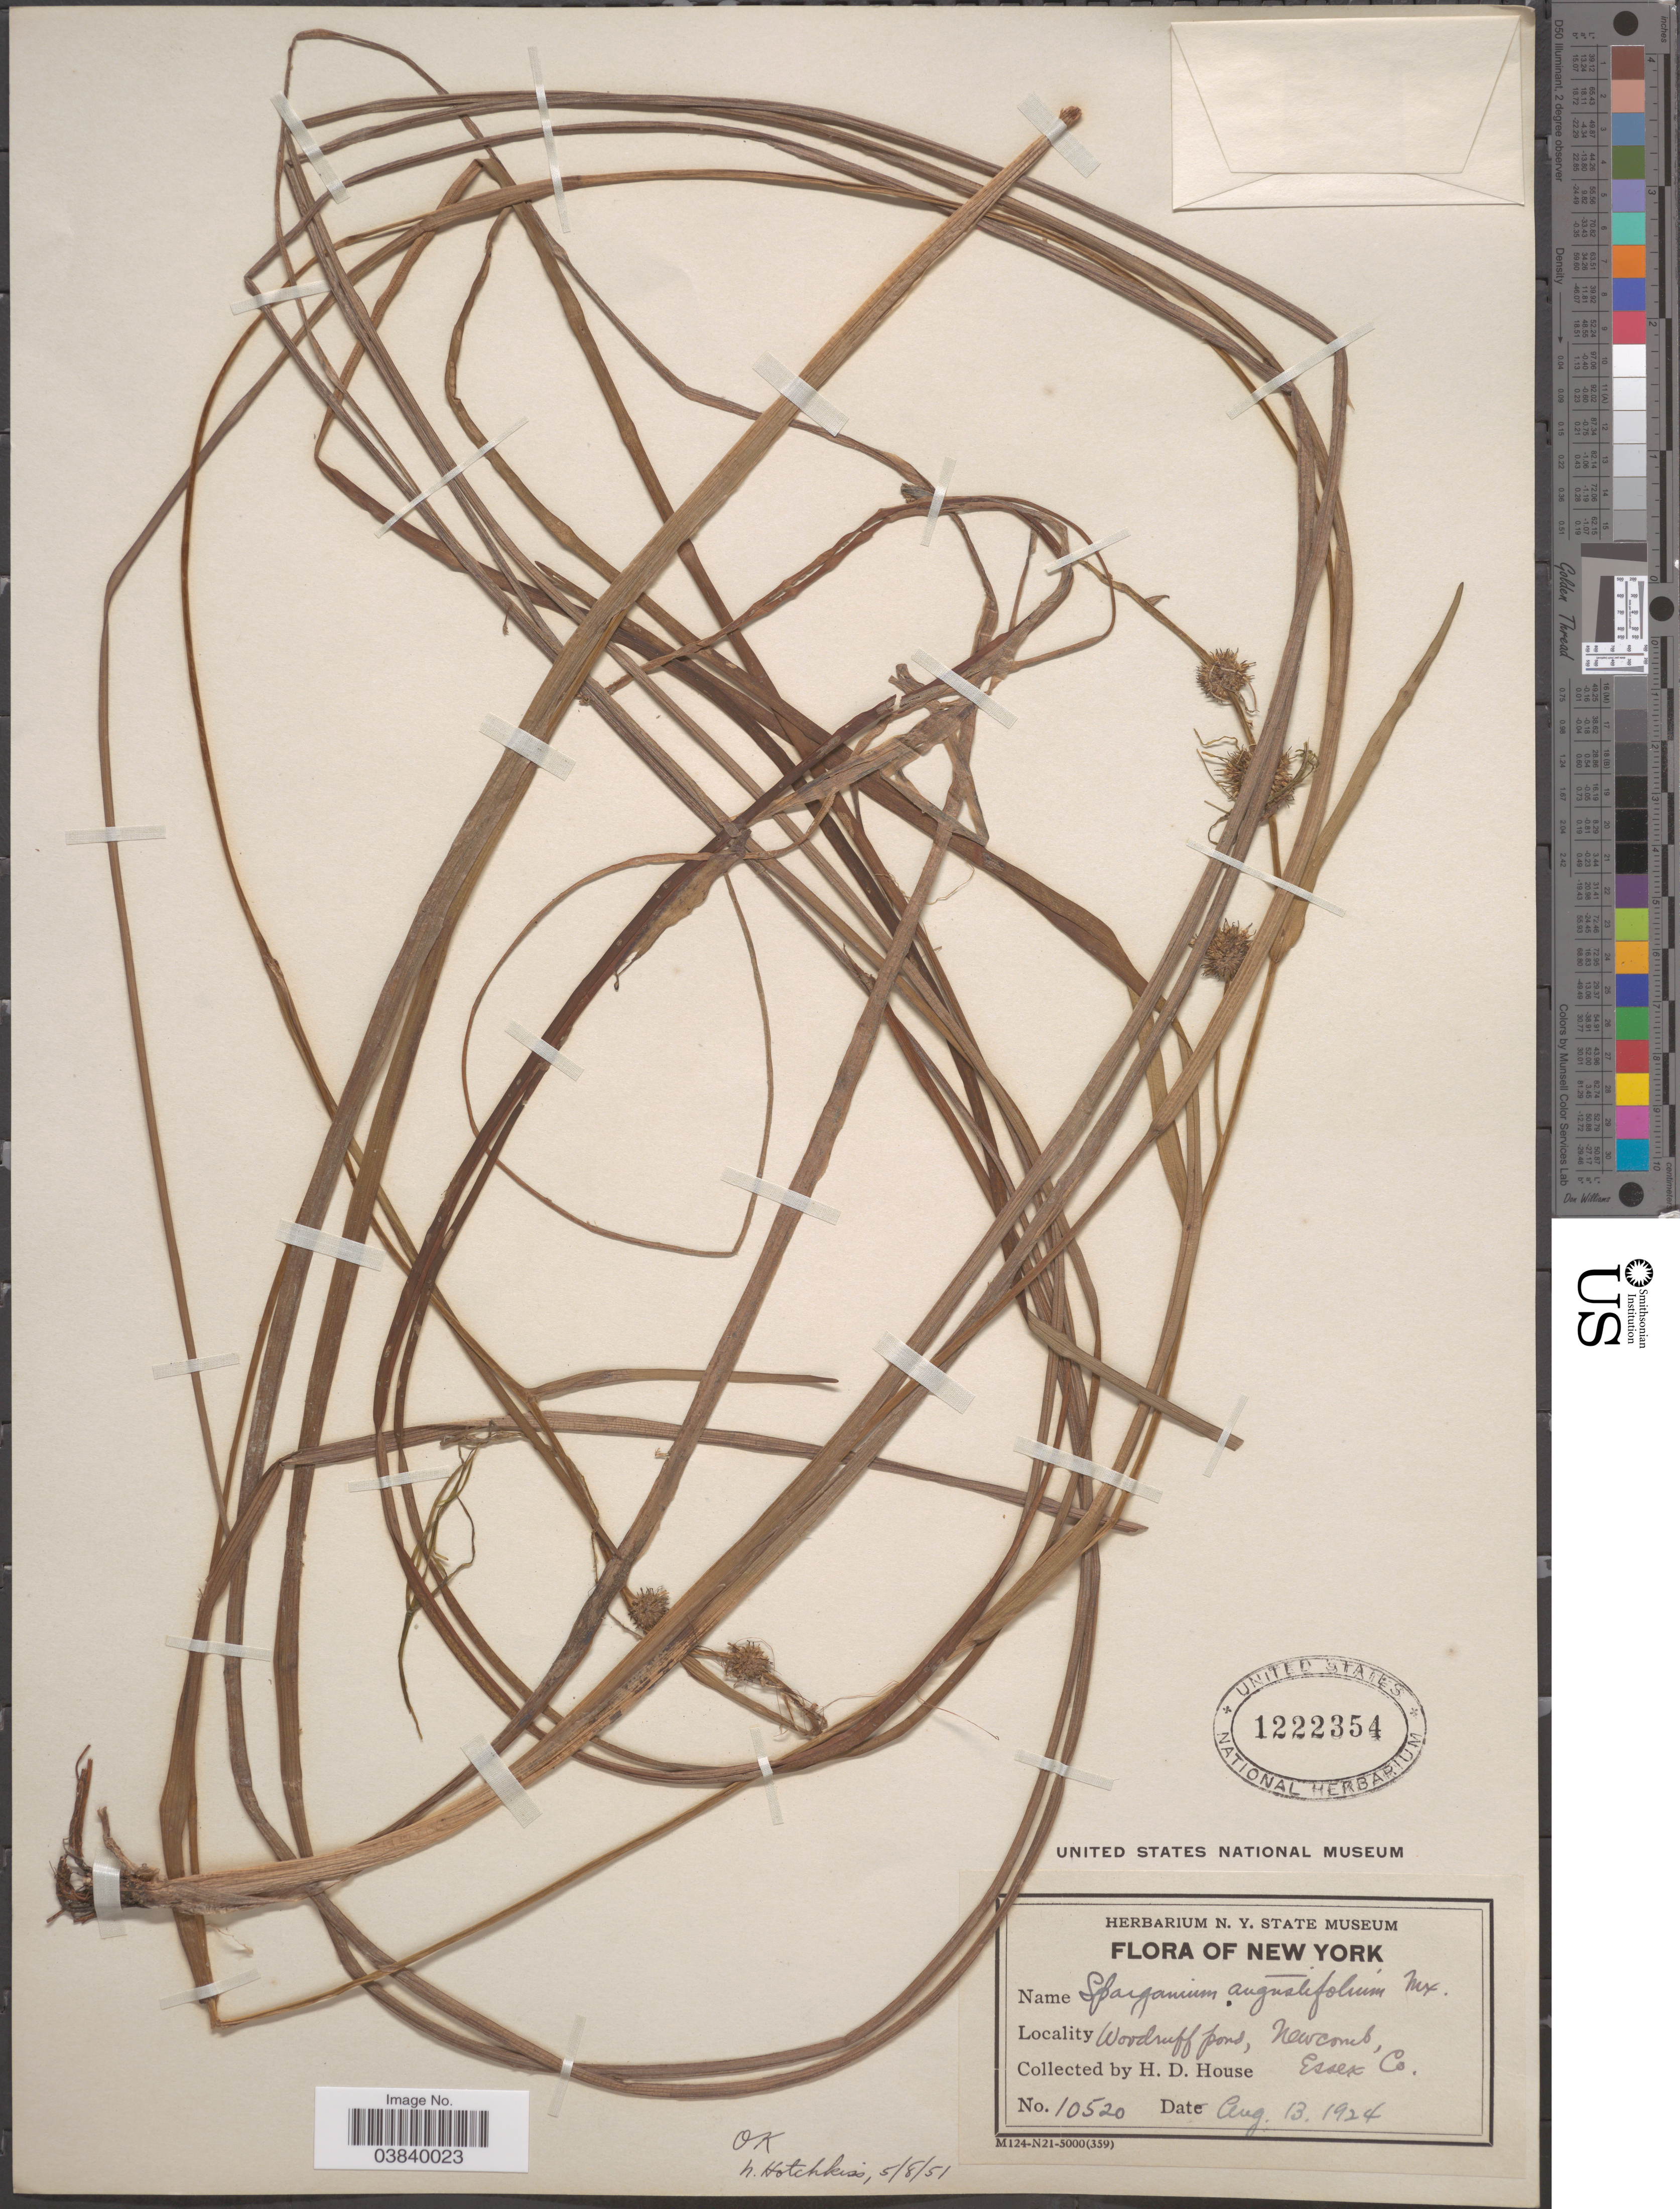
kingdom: Plantae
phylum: Tracheophyta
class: Liliopsida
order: Poales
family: Typhaceae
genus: Sparganium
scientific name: Sparganium angustifolium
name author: Michx.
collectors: H. D. House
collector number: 10520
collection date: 1924-08-13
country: United States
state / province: New York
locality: Woodruff pond, New Comb, Essex Co.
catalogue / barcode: US 1222354